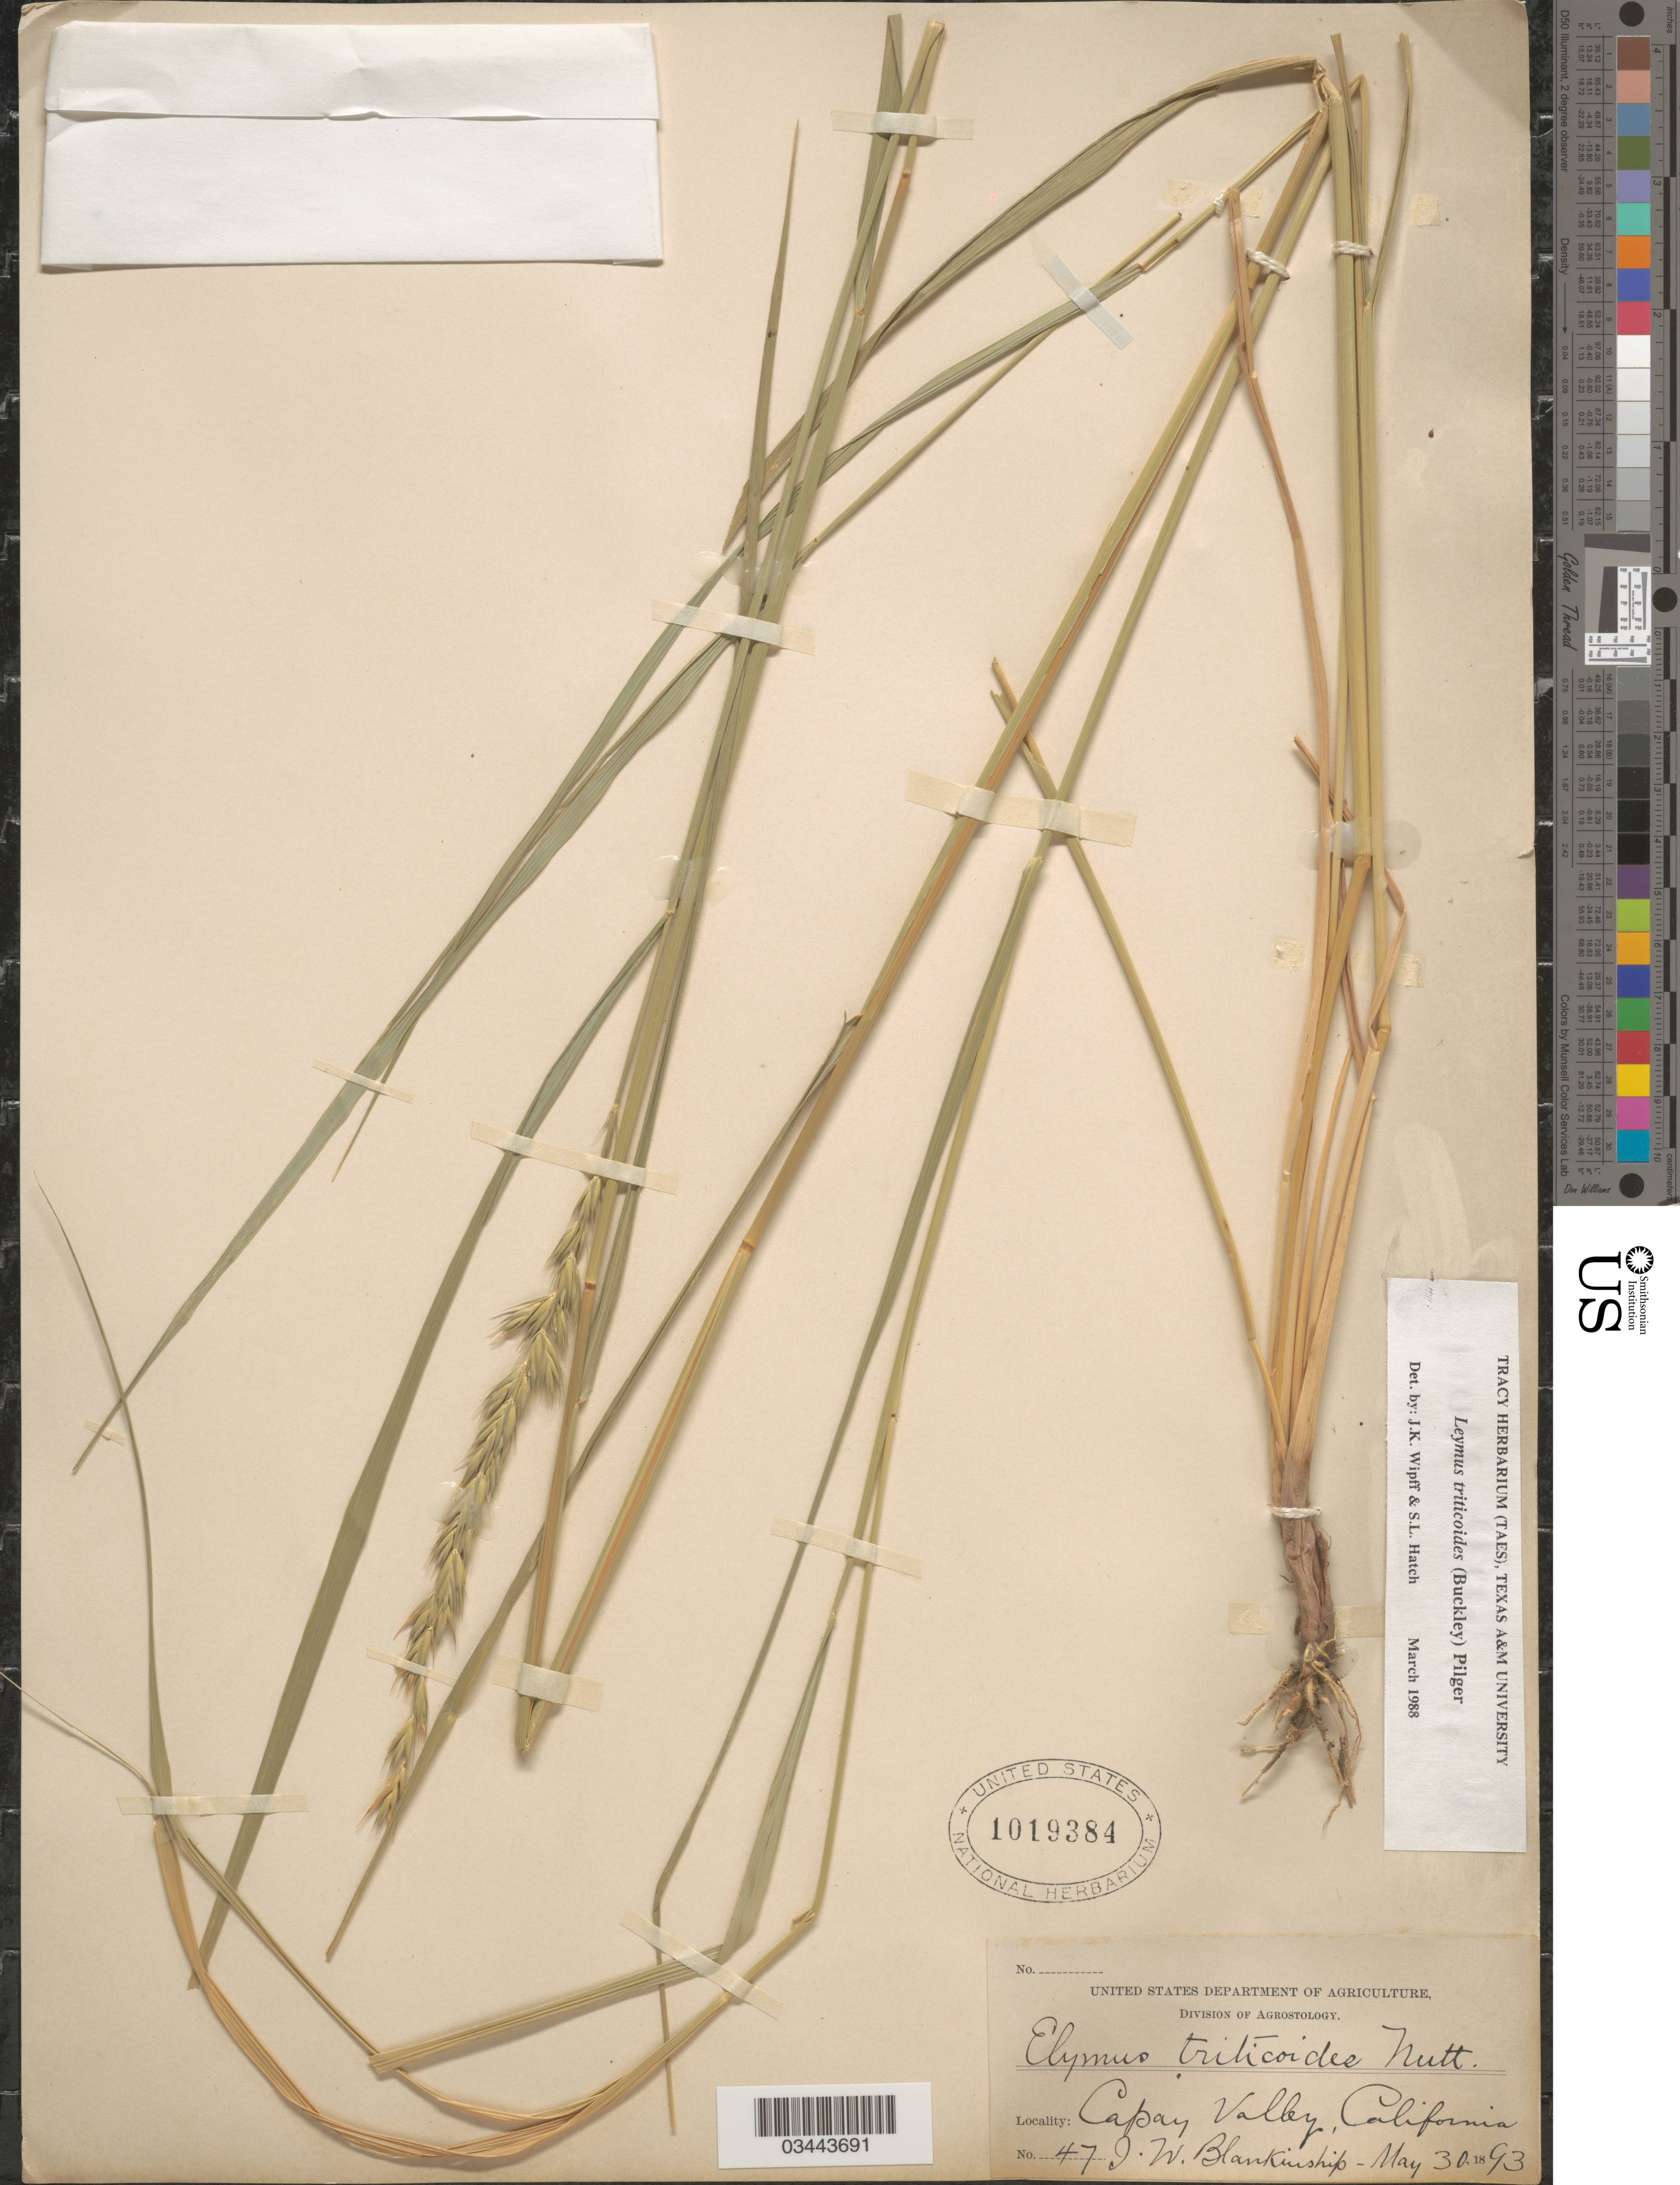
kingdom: Plantae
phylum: Tracheophyta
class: Liliopsida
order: Poales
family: Poaceae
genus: Leymus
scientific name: Leymus triticoides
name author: (Buckley) Pilg.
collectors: J. W. Blankinship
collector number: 47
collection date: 1893-05-30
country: United States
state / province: California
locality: Capay Valley.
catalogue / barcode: US 1019384